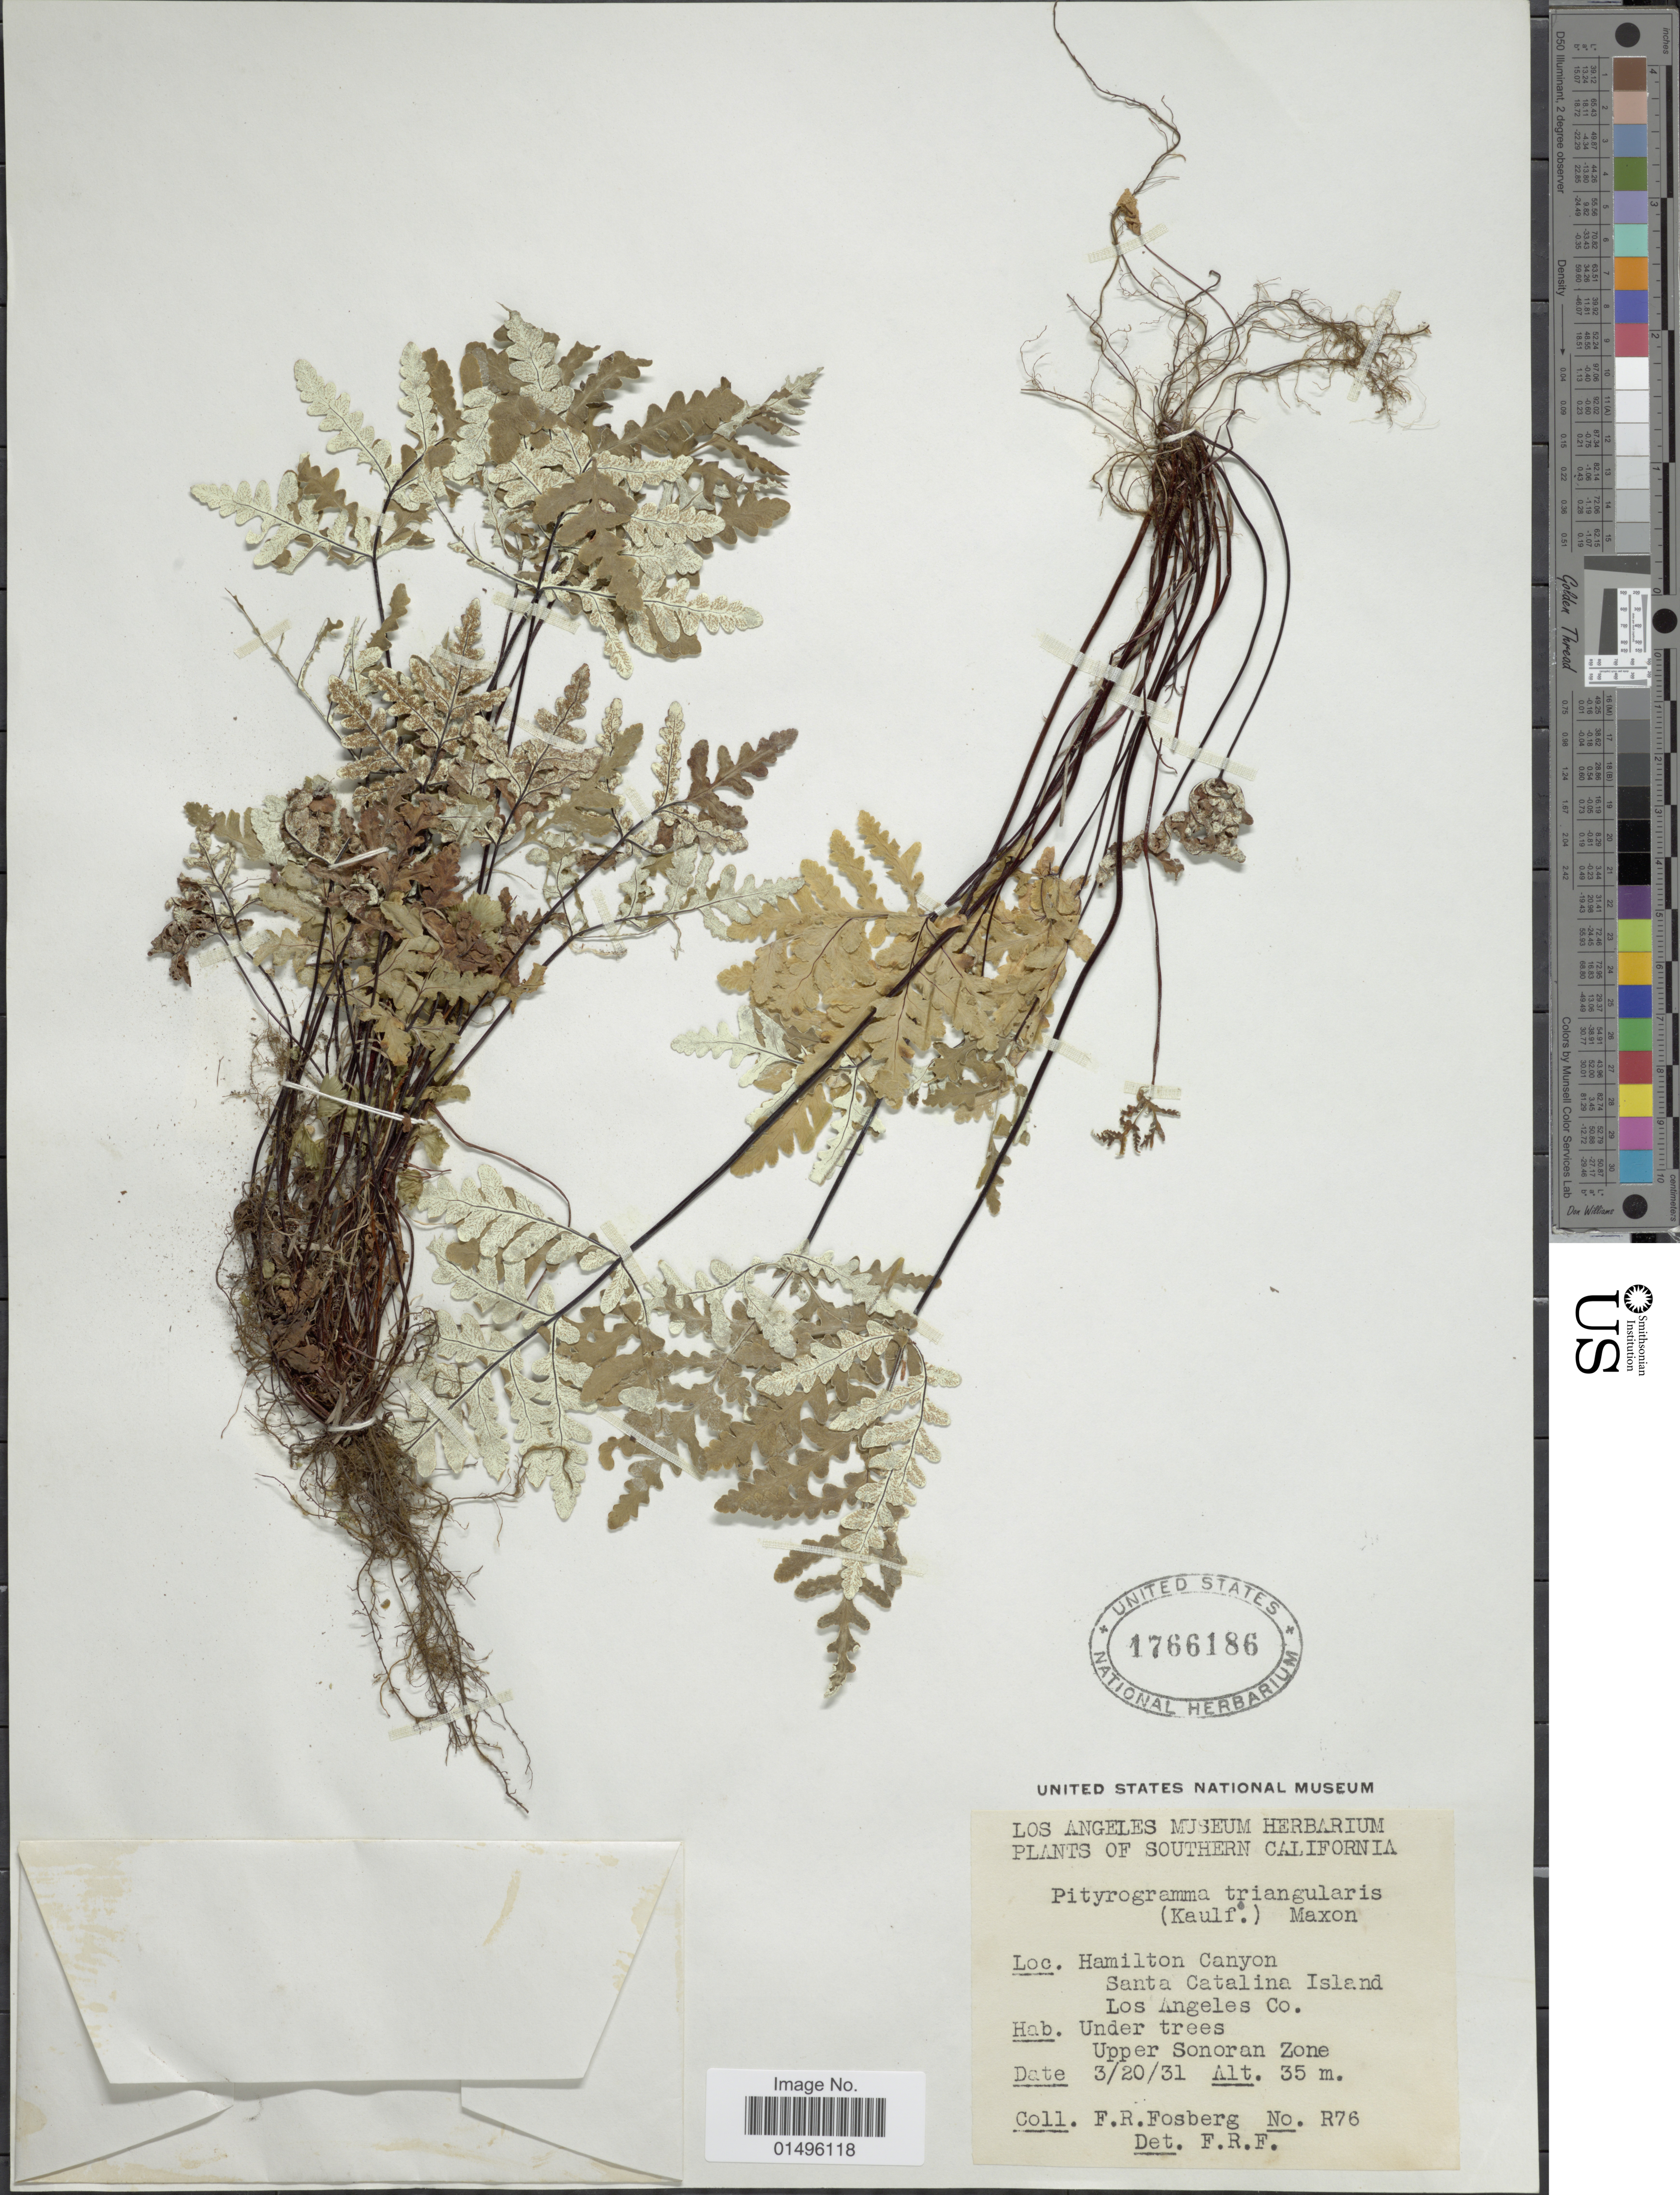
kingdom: Plantae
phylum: Tracheophyta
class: Polypodiopsida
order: Polypodiales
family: Pteridaceae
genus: Pentagramma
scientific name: Pentagramma triangularis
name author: (Kaulf.) Yatsk. et al.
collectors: F. R. Fosberg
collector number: R76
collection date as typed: Transcribed d/m/y: 20/3/31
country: United States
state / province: California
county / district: Los Angeles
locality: Southern California, Hamilton Canyon,Santa Catalina Island, Los Angeles Co.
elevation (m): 35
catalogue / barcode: US 1766186